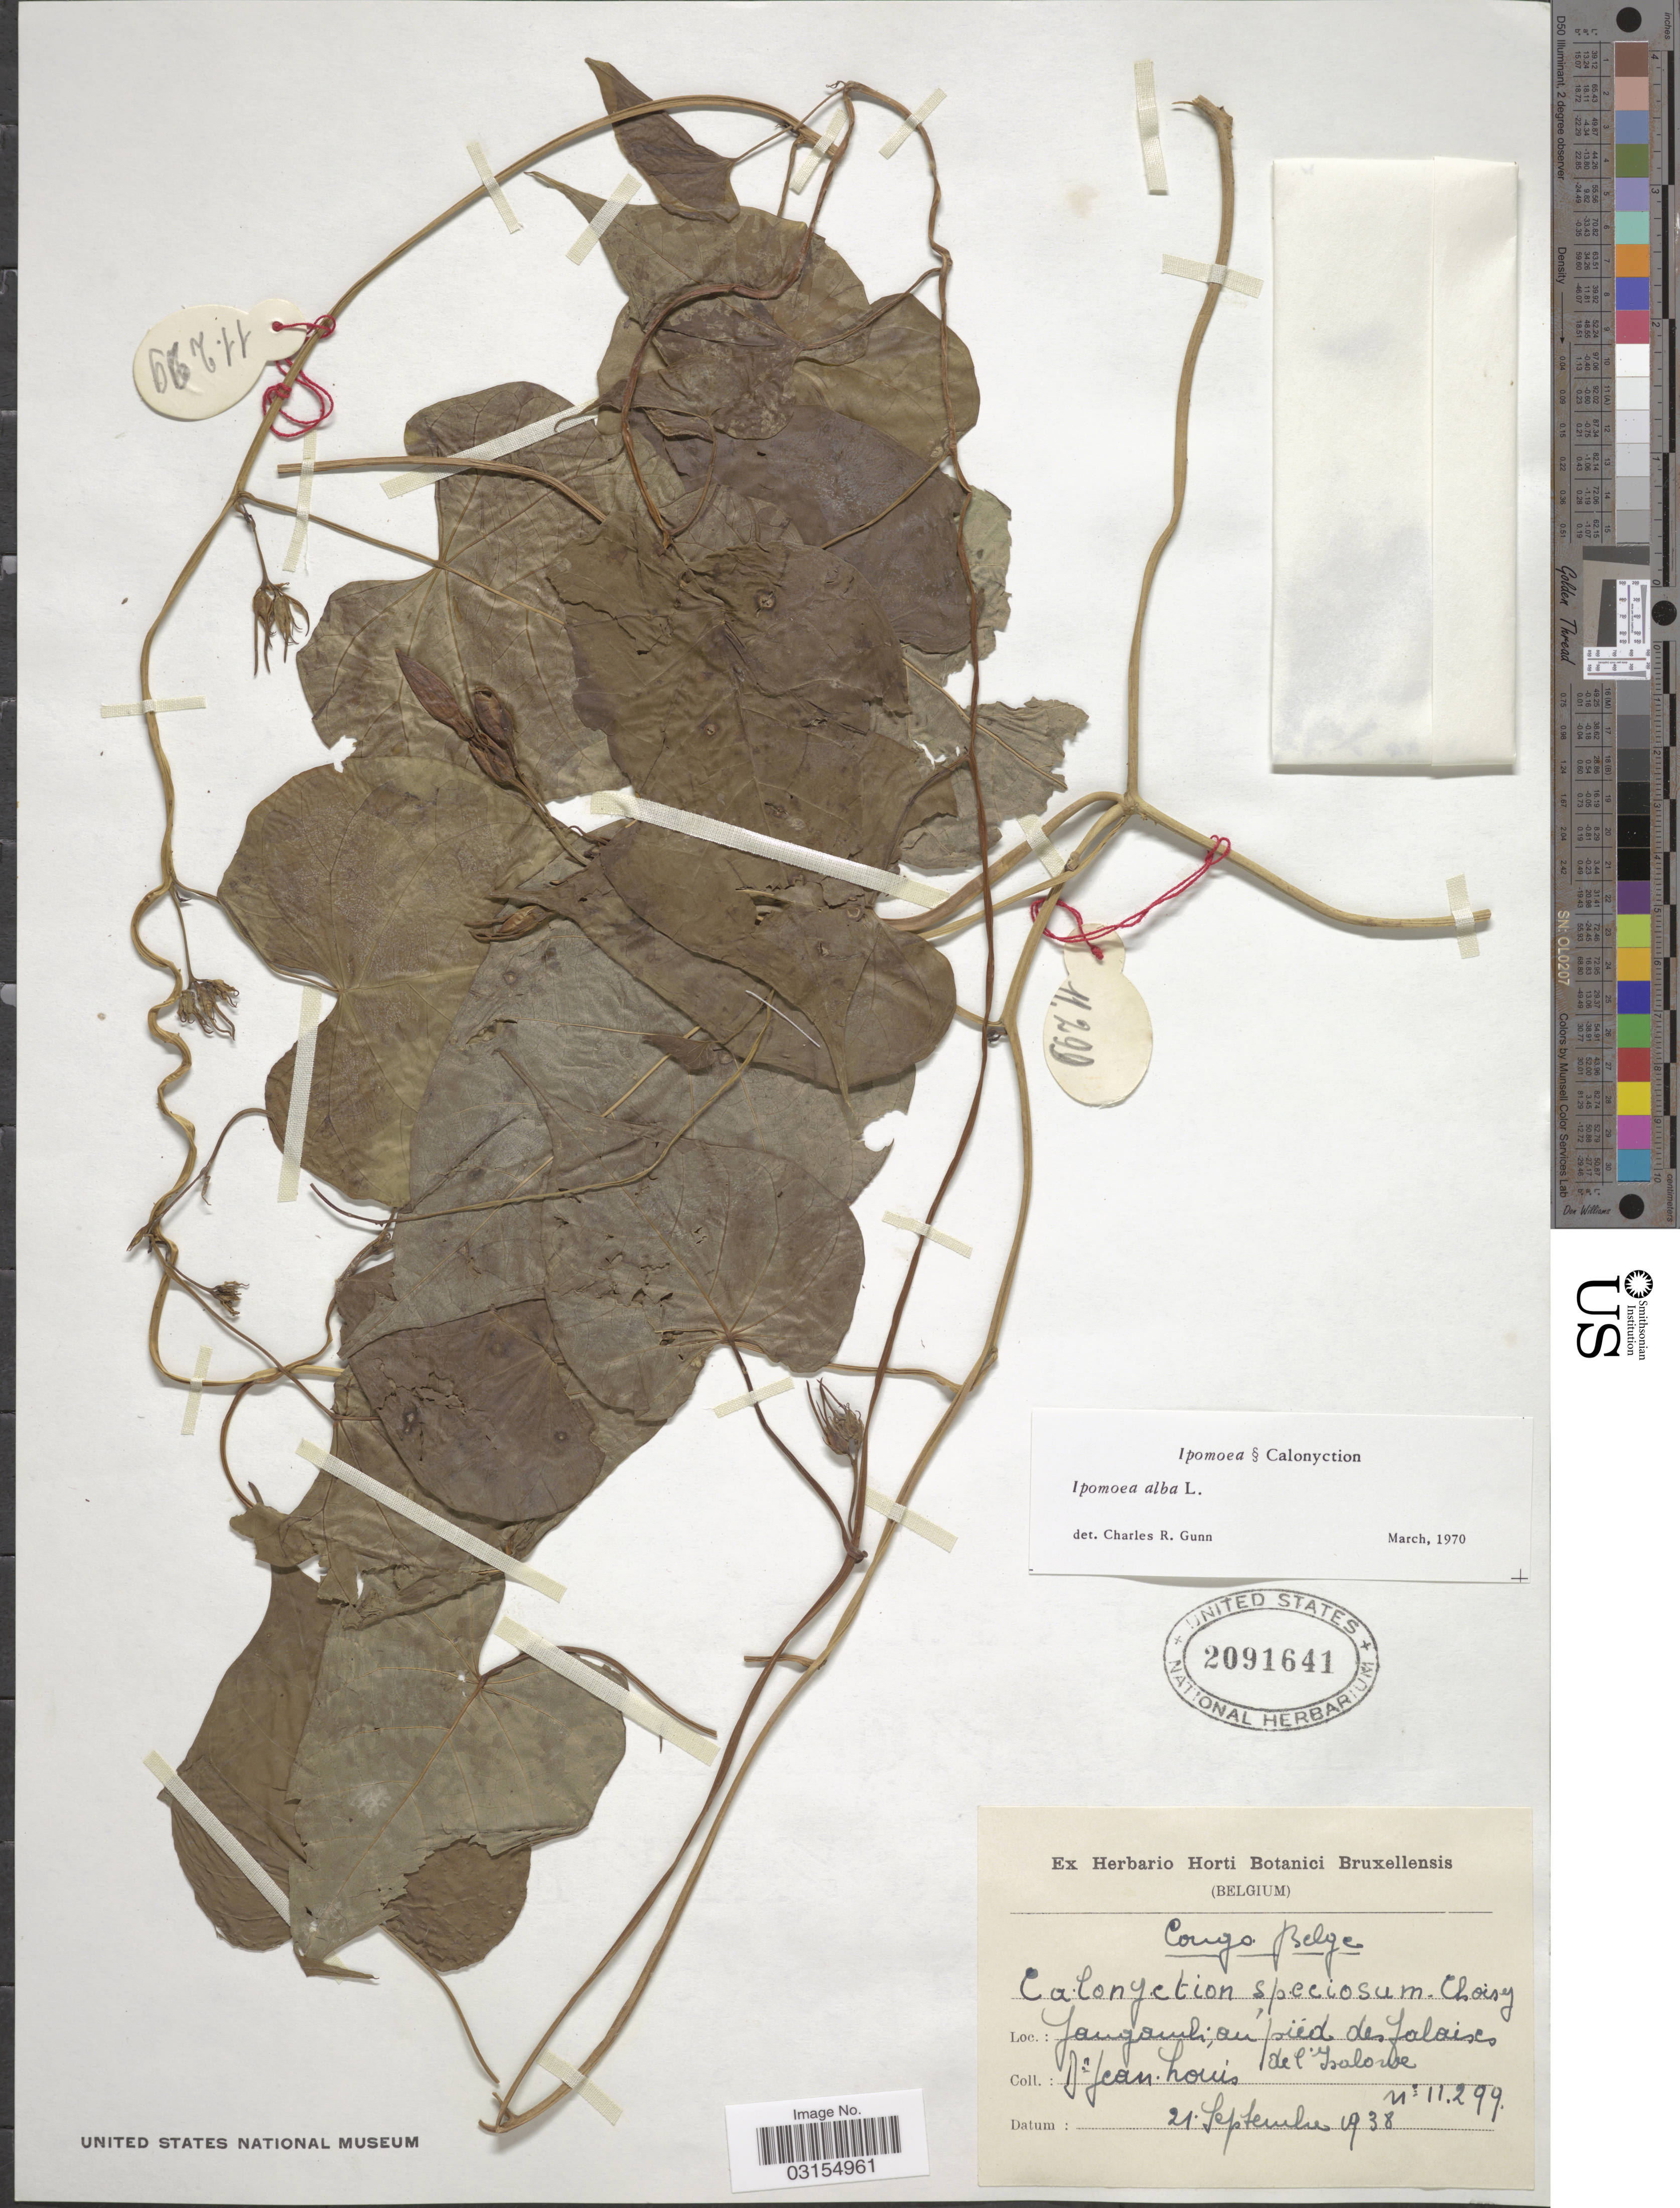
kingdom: Plantae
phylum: Tracheophyta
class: Magnoliopsida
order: Solanales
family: Convolvulaceae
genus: Ipomoea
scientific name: Ipomoea alba L.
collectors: J. Louis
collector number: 11299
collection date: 1938-09-21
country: Congo, Democratic Republic of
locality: Congo Belge. Yangambi; au piéd des falaises de l'Isalowe.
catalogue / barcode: US 2091641